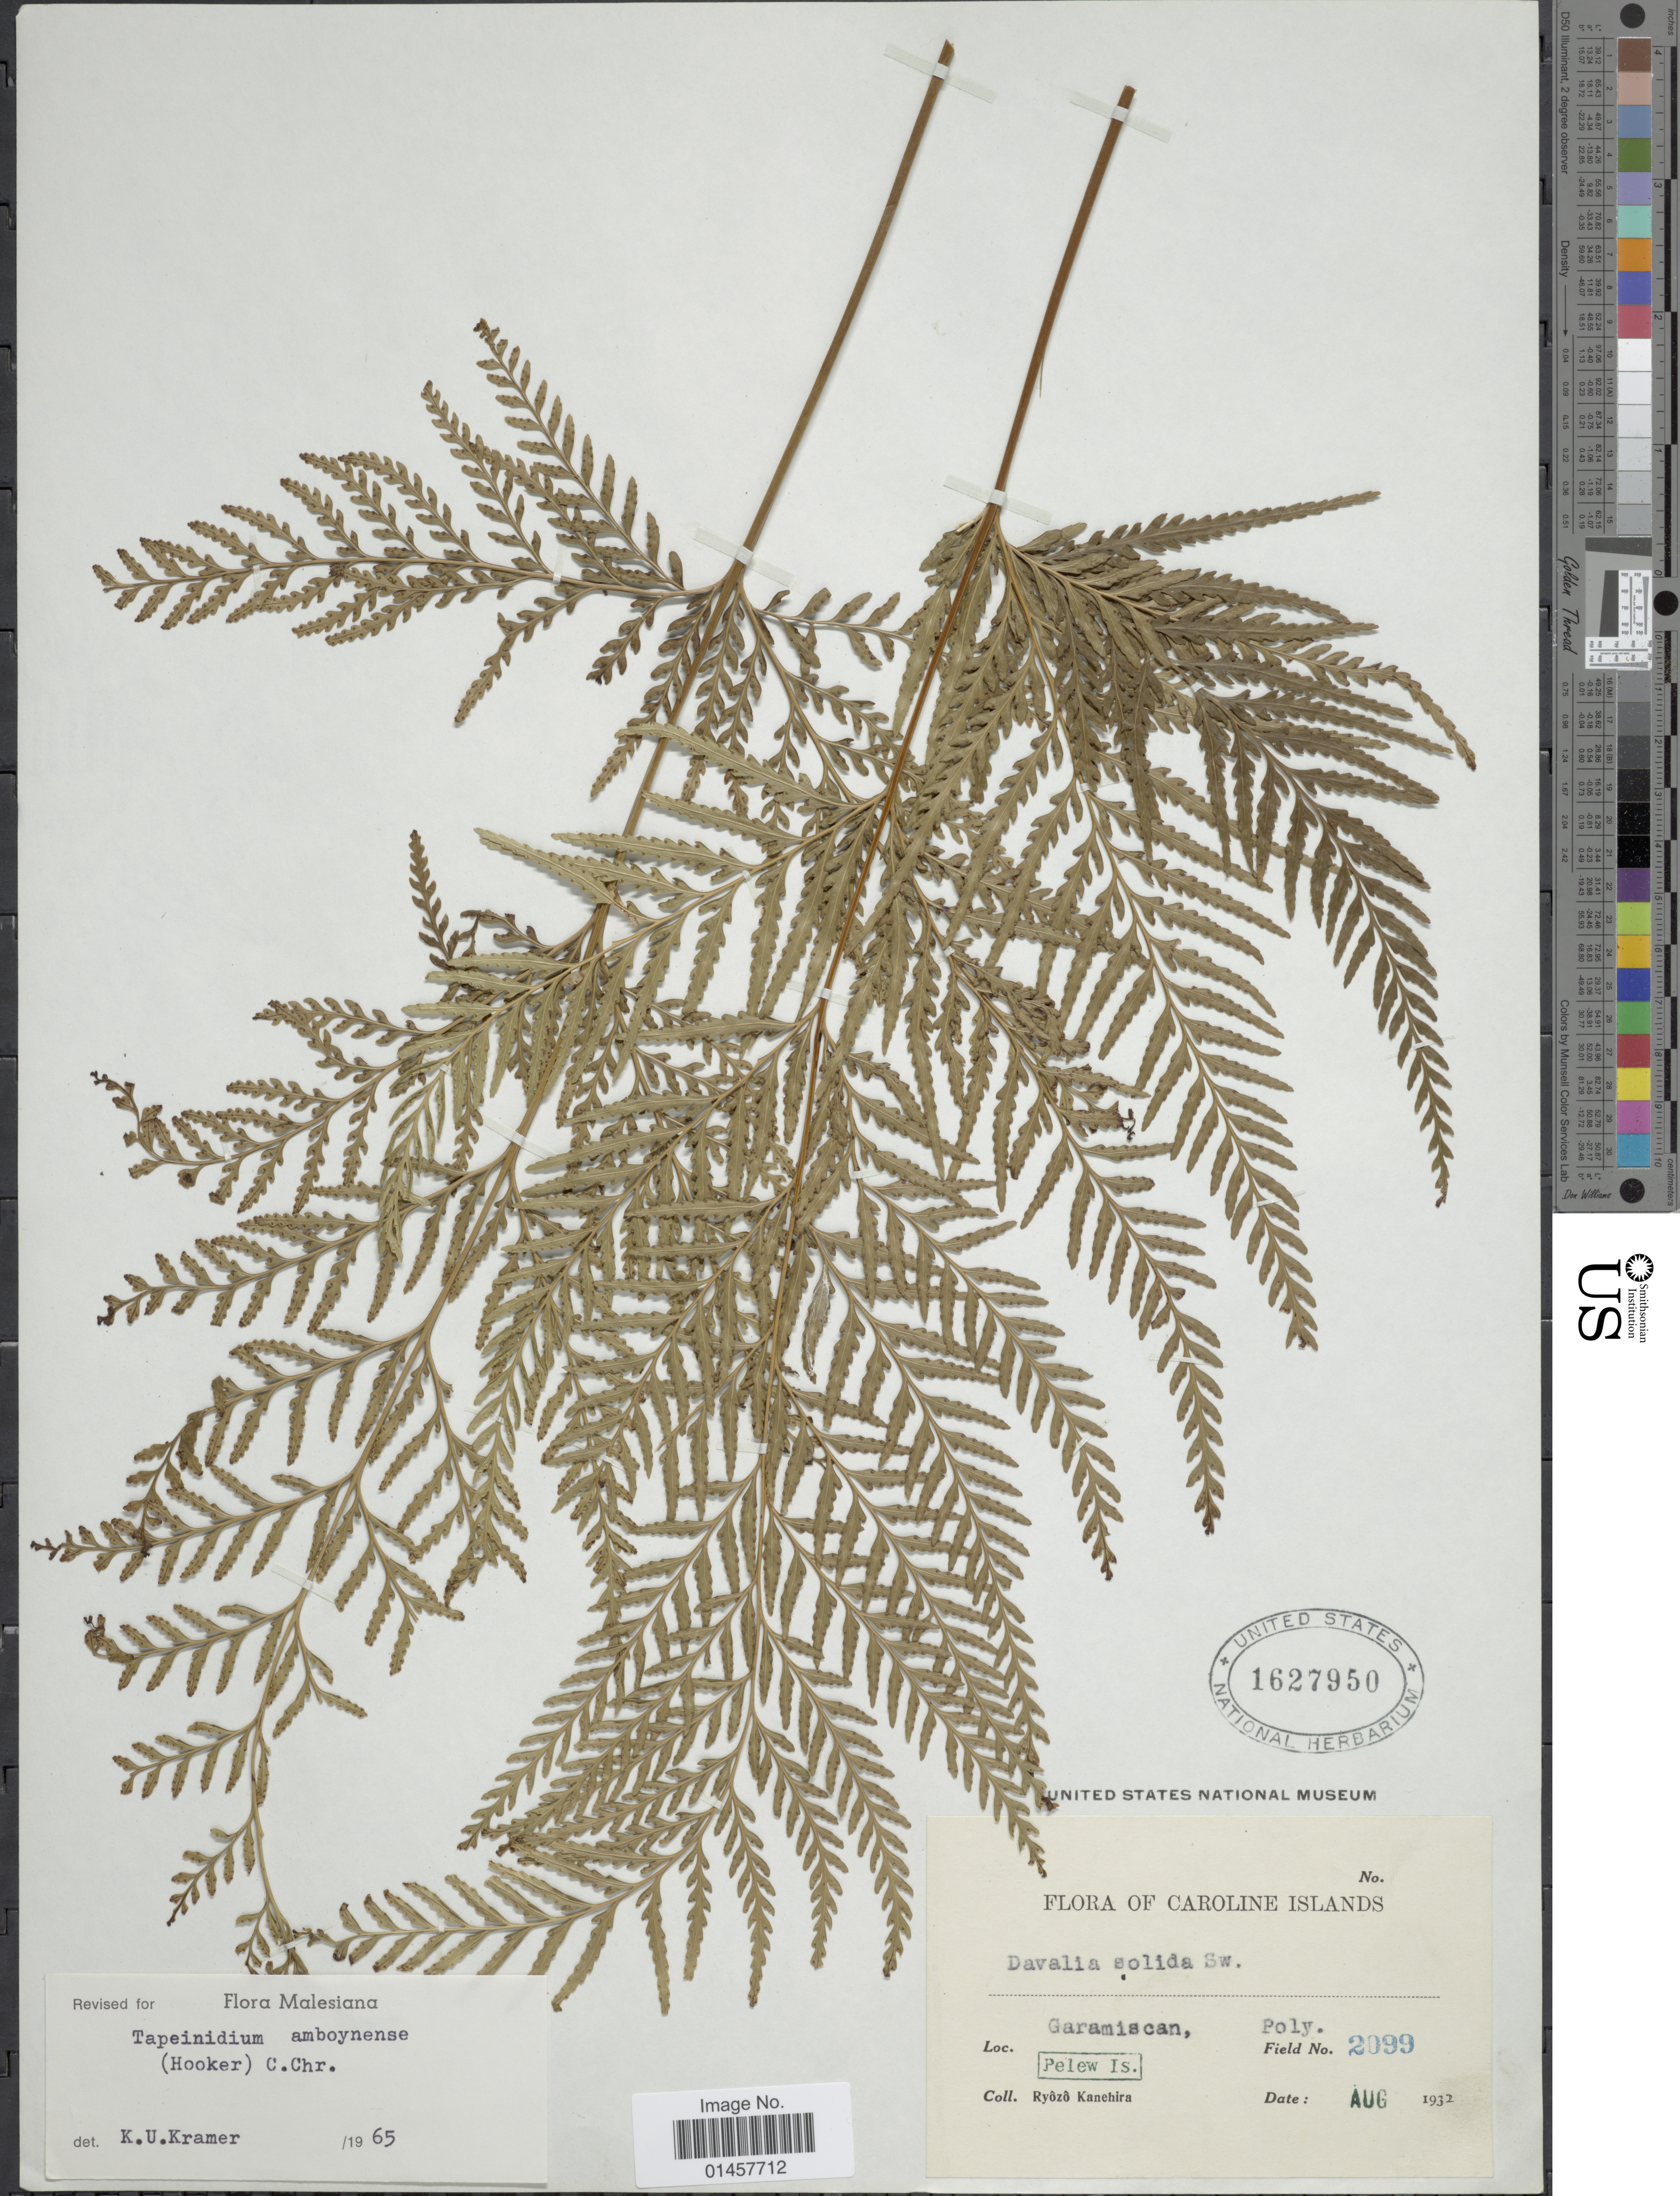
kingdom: Plantae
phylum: Tracheophyta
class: Polypodiopsida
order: Polypodiales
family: Lindsaeaceae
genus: Tapeinidium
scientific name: Tapeinidium amboynense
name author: (Hook.) C. Chr.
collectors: R. Kanehira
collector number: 2099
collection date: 1932-08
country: Palau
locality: Caroline Islands, Garamiscan, Pelew Is.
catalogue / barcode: US 1627950